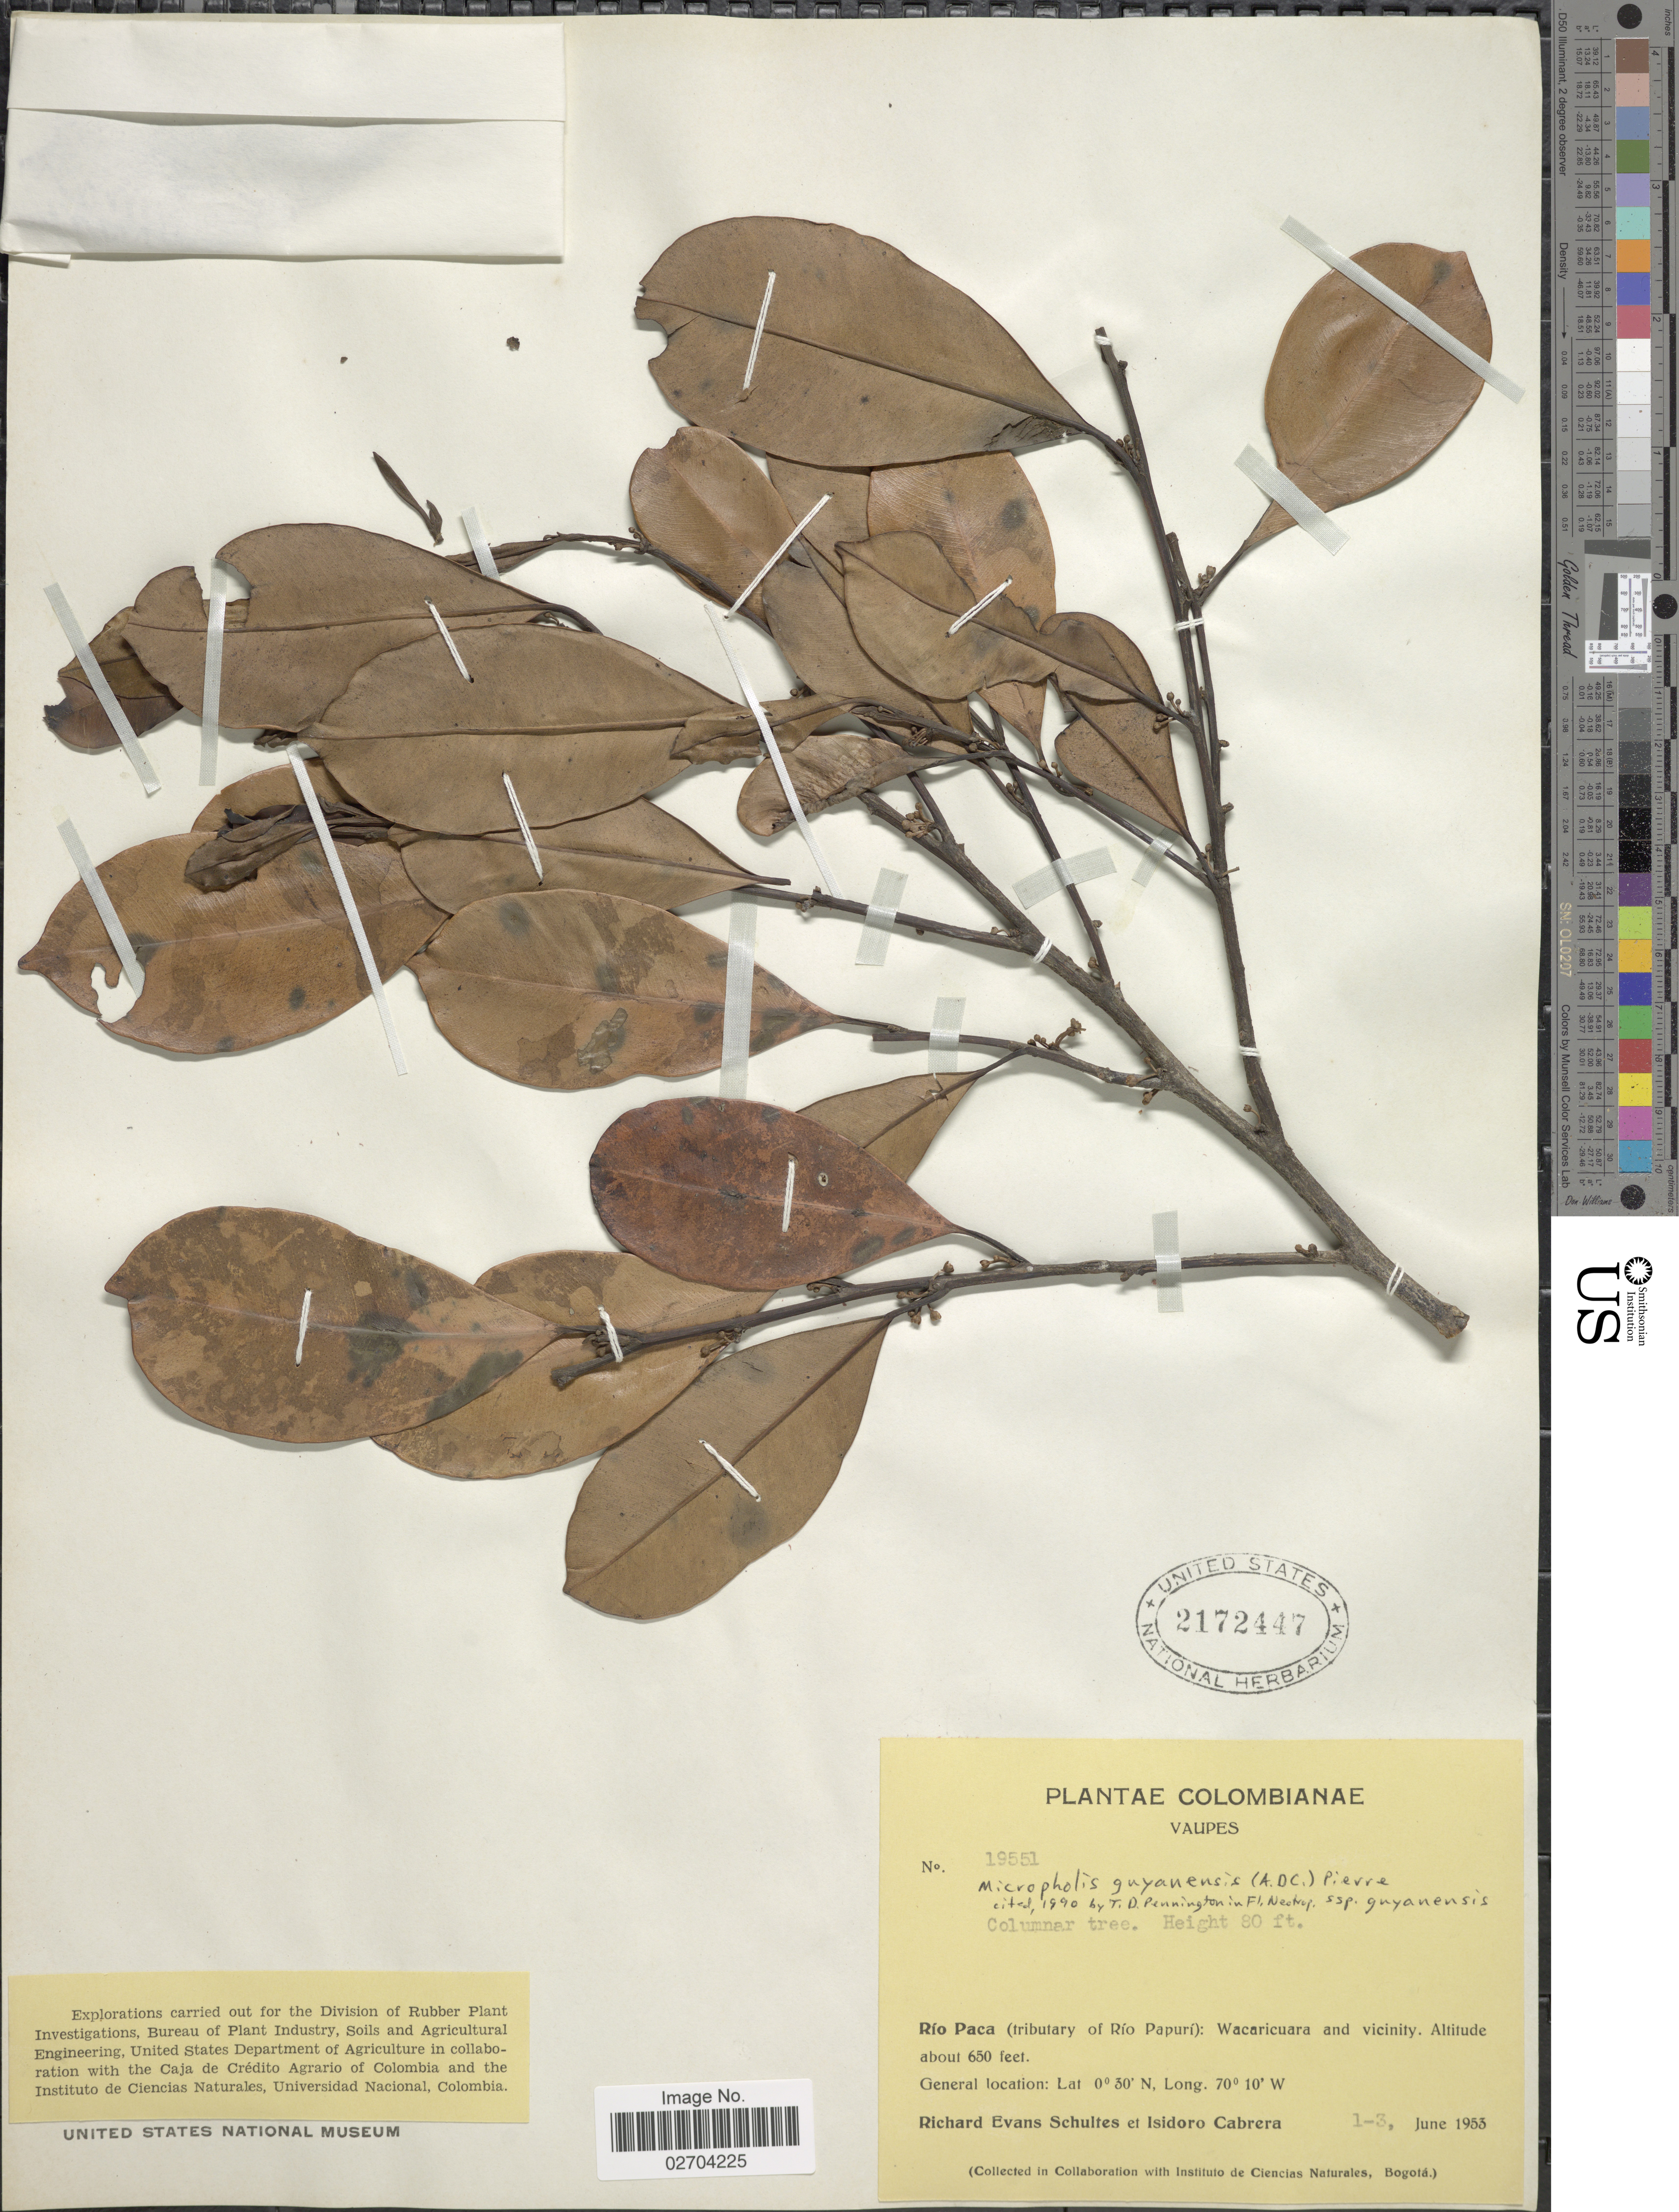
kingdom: Plantae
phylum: Tracheophyta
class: Magnoliopsida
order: Ericales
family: Sapotaceae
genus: Micropholis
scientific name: Micropholis guyanensis subsp. guyanensis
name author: (A. DC.) Pierre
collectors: R. E. Schultes & I. Cabrera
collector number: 19551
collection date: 1953-06-01/1953-06-03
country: Colombia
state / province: Vaupés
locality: Río Paca (tributary of Río Papurí): Wacaricuara and vicinity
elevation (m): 198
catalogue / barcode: US 2172447